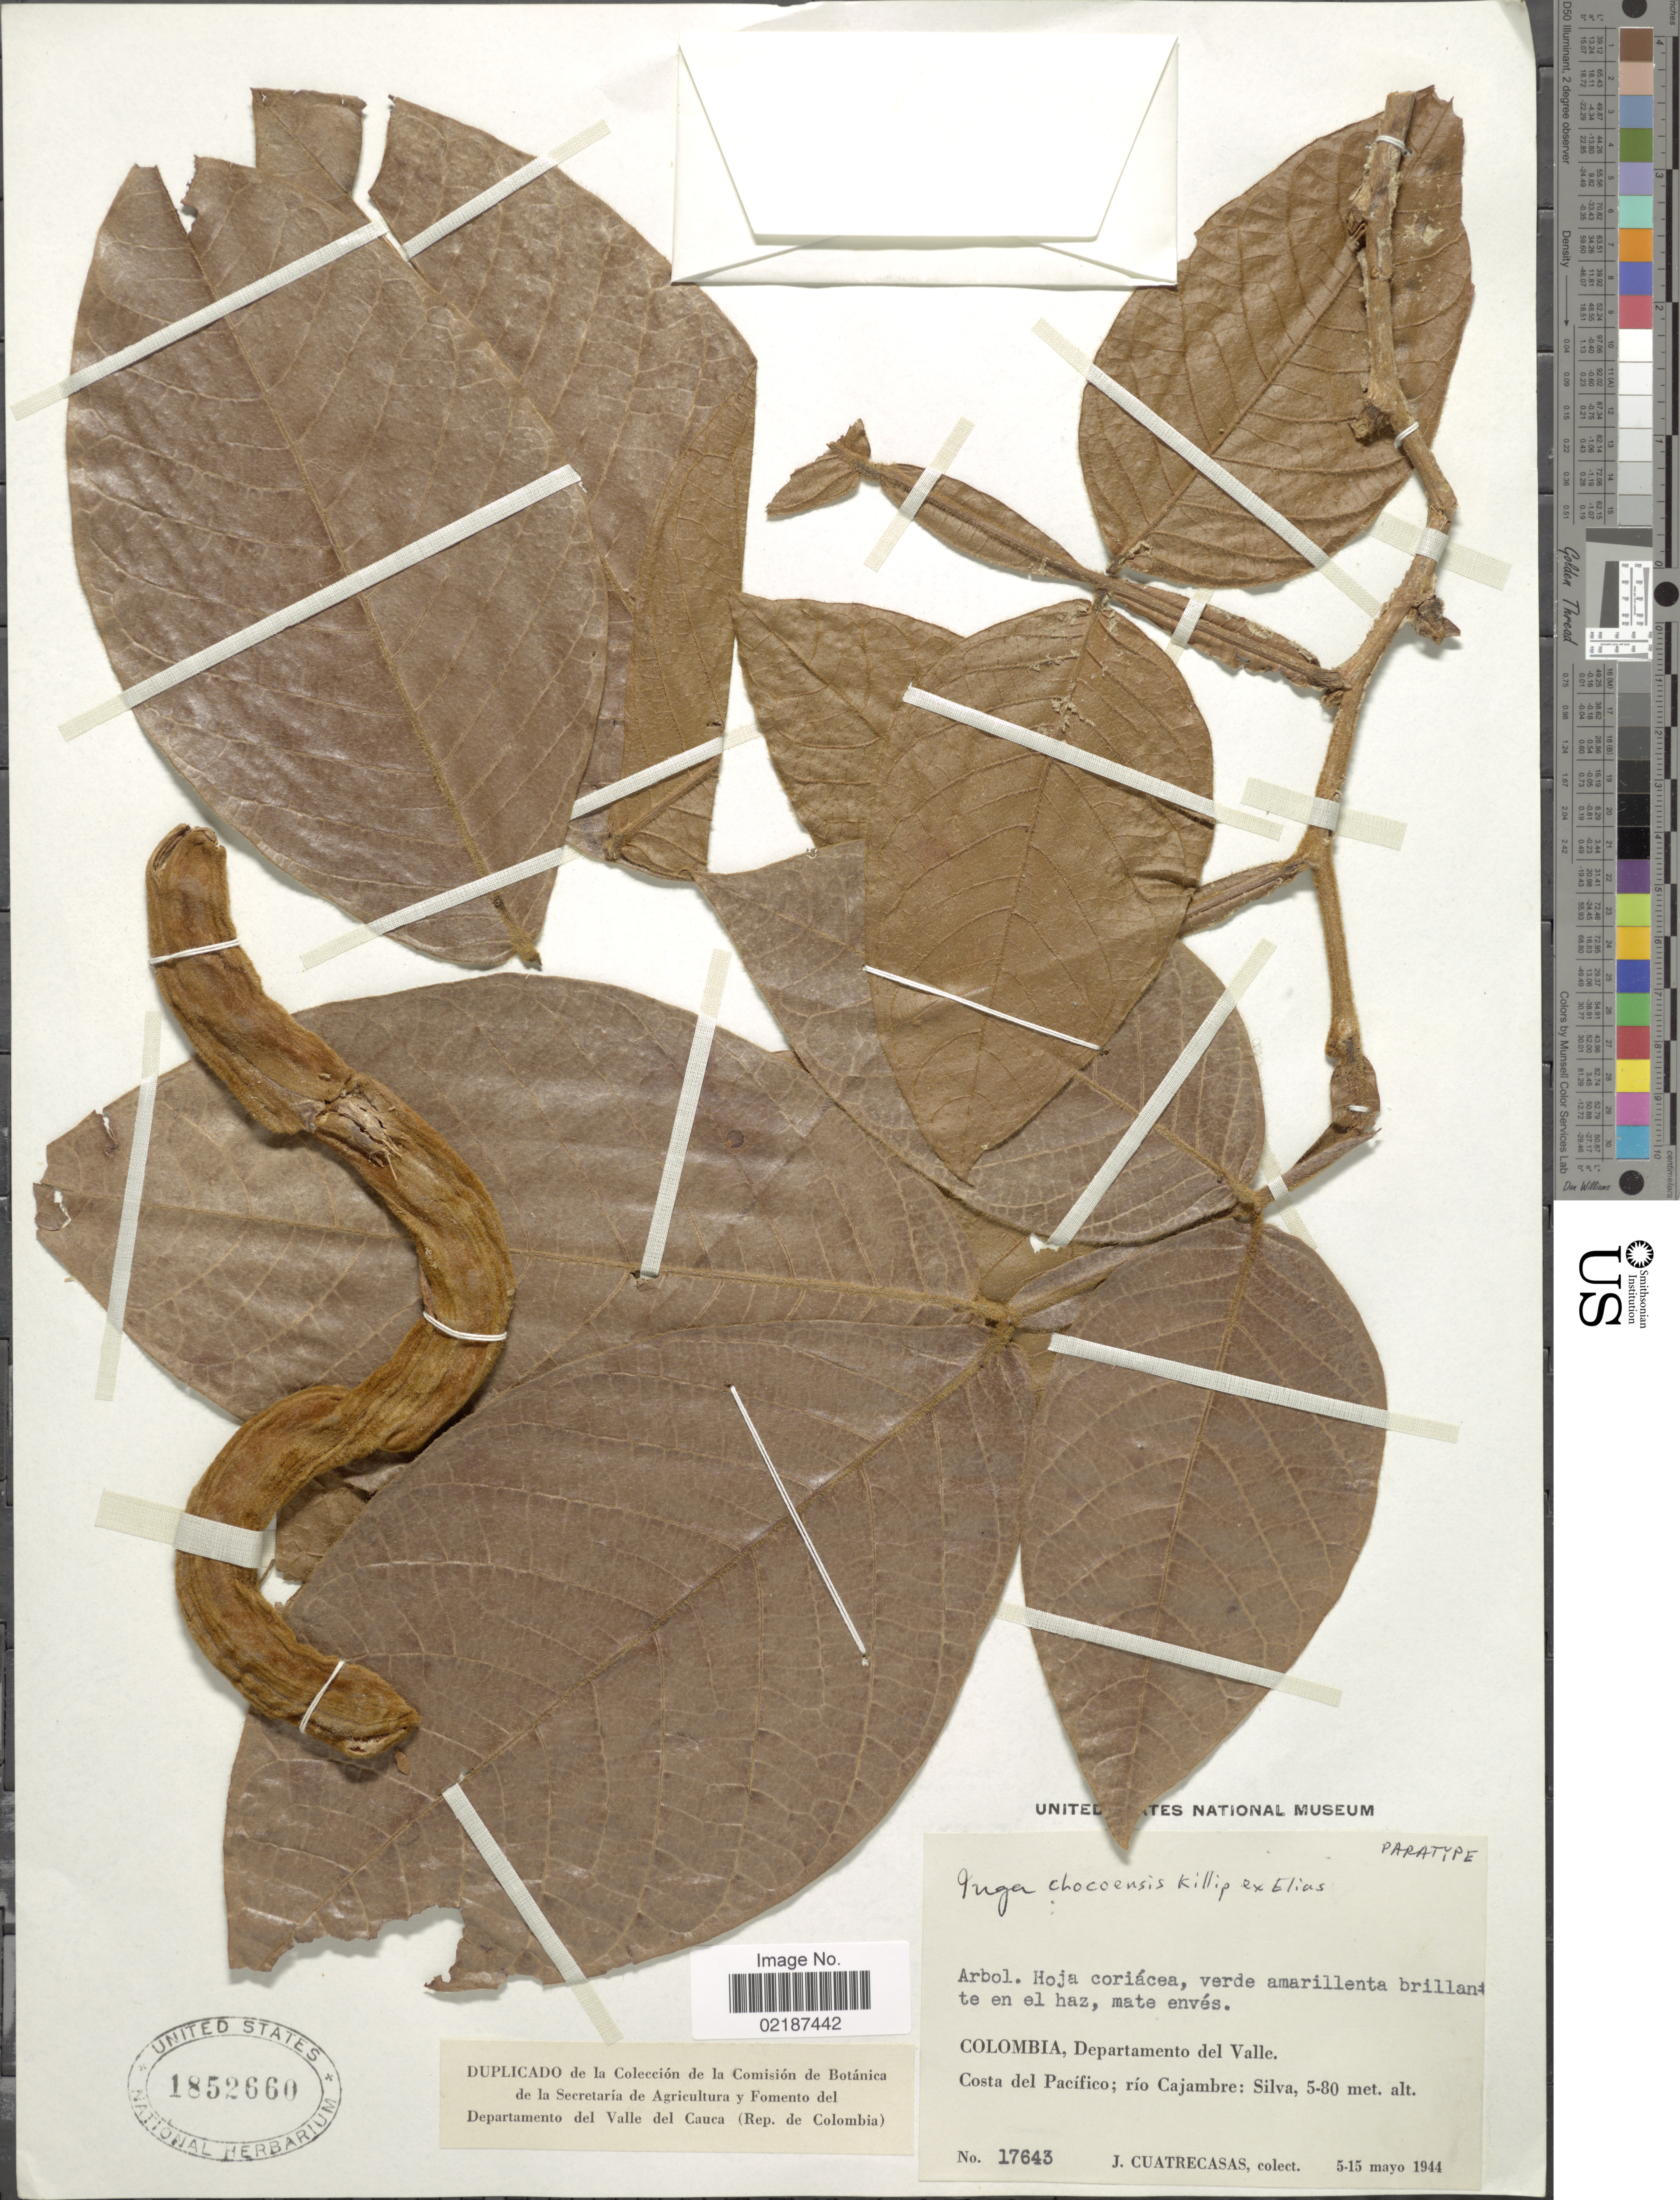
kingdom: Plantae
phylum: Tracheophyta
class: Magnoliopsida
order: Fabales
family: Fabaceae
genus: Inga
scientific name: Inga chocoensis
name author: Killip ex T.S. Elias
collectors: J. Cuatrecasas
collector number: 17643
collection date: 1944-05-05/1944-05-15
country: Colombia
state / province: Valle del Cauca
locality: Departamento del Valle. Costa del Pacifico; rio Cajambre : Silva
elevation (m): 5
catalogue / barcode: US 1852660